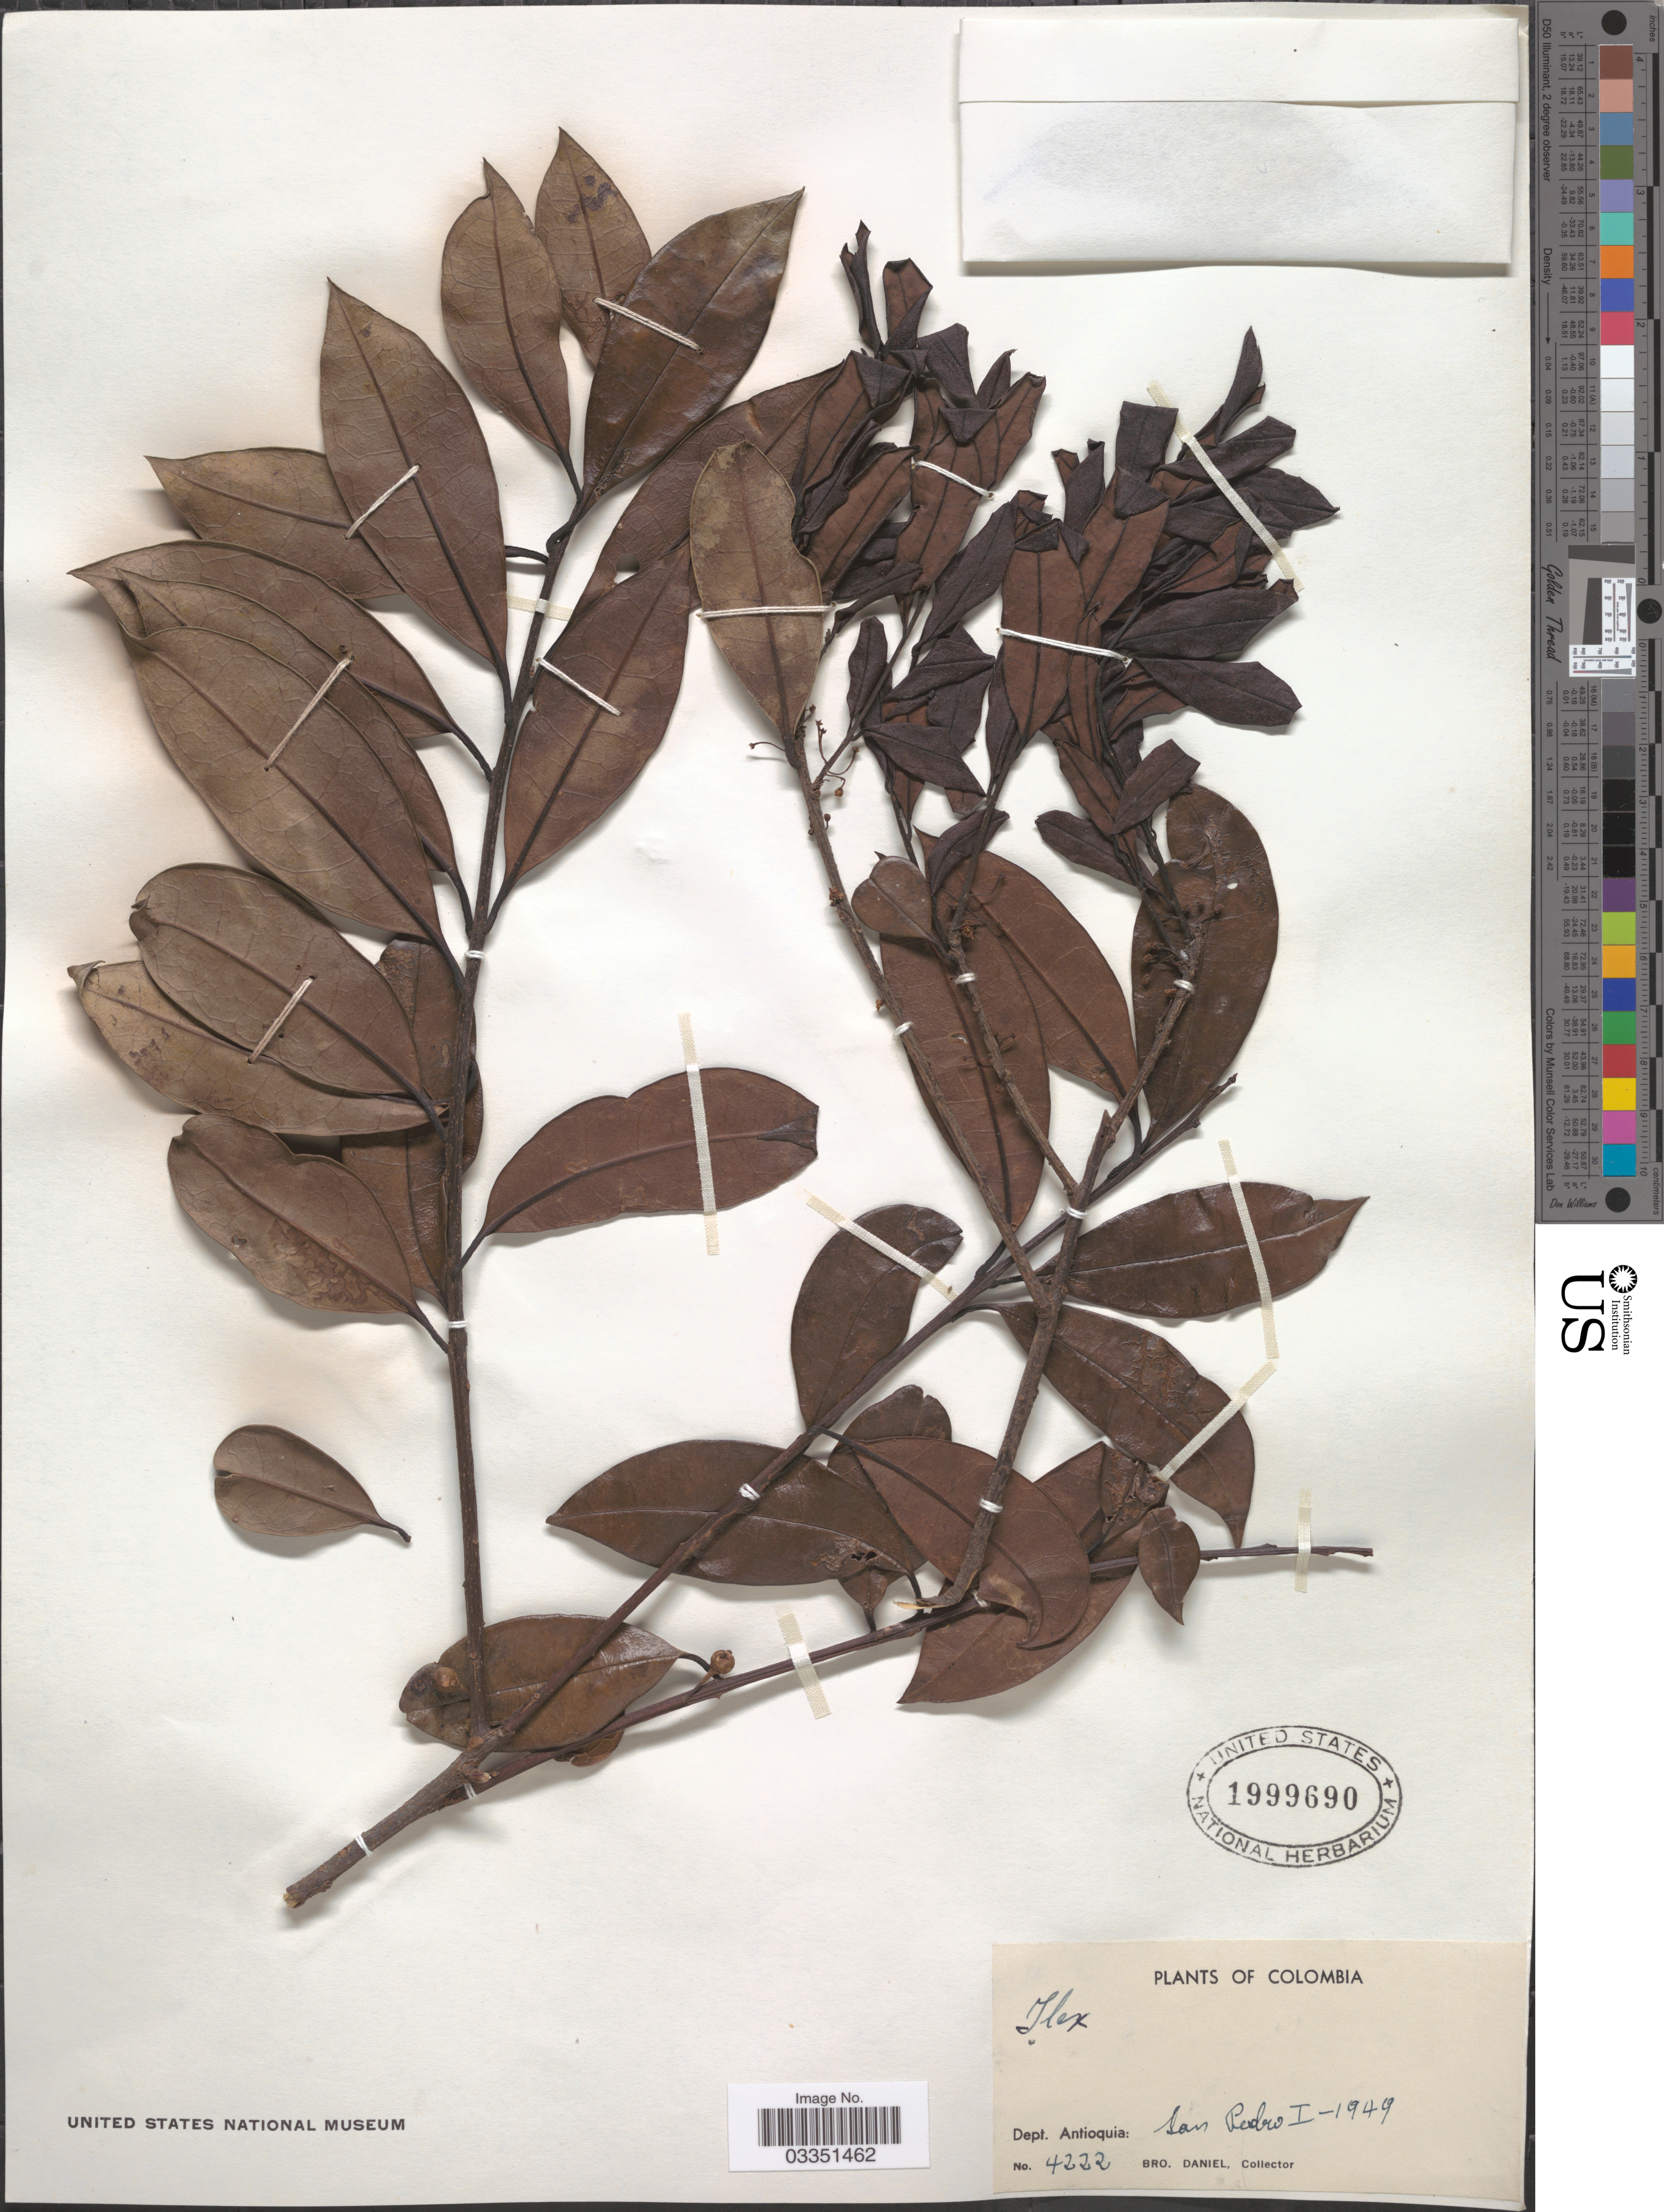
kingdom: Plantae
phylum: Tracheophyta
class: Magnoliopsida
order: Aquifoliales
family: Aquifoliaceae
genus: Ilex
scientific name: Ilex sp.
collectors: Bro. Daniel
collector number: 4222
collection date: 1949-01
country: Colombia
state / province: Antioquia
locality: Dept. Antioquia: San Pedro.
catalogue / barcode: US 1999690